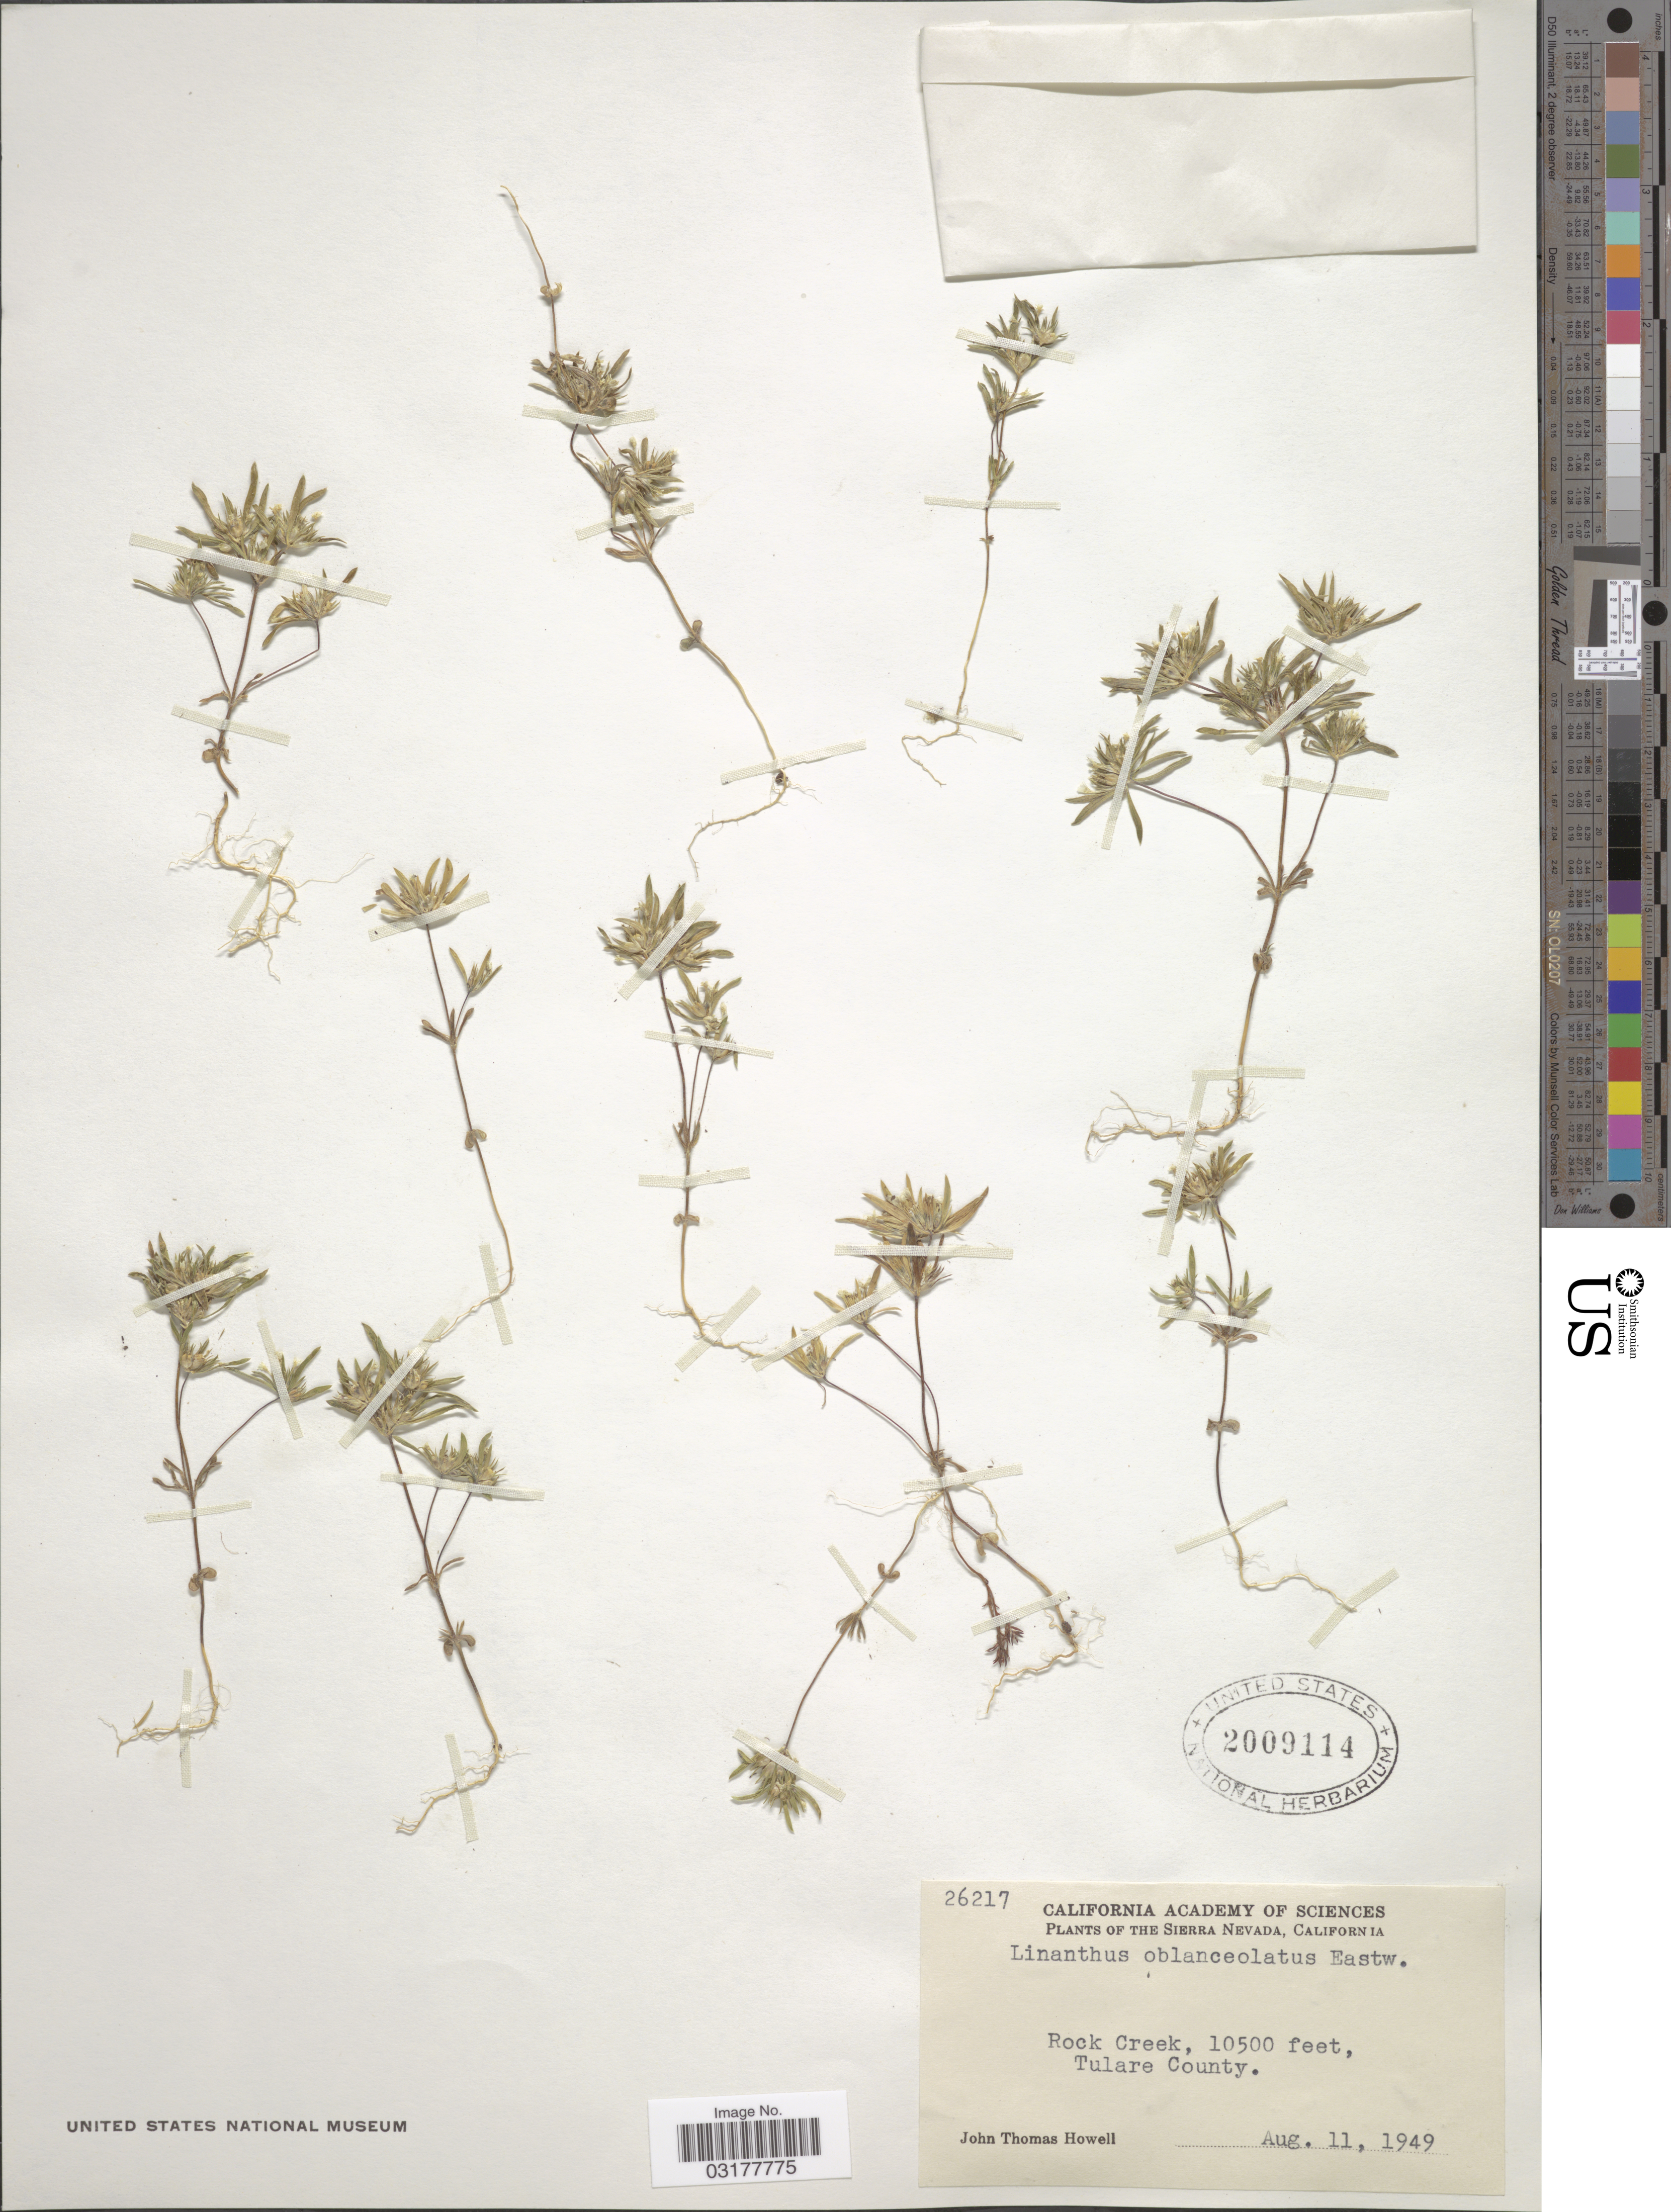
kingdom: Plantae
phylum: Tracheophyta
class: Magnoliopsida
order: Ericales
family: Polemoniaceae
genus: Leptosiphon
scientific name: Leptosiphon oblanceolatus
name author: (Brand) J.M. Porter & L.A. Johnson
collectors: J. T. Howell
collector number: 26217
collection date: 1949-08-11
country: United States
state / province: California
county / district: Tulare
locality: Sierra Nevada. Rock Creek, Tulare County.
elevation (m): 3200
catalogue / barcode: US 2009114